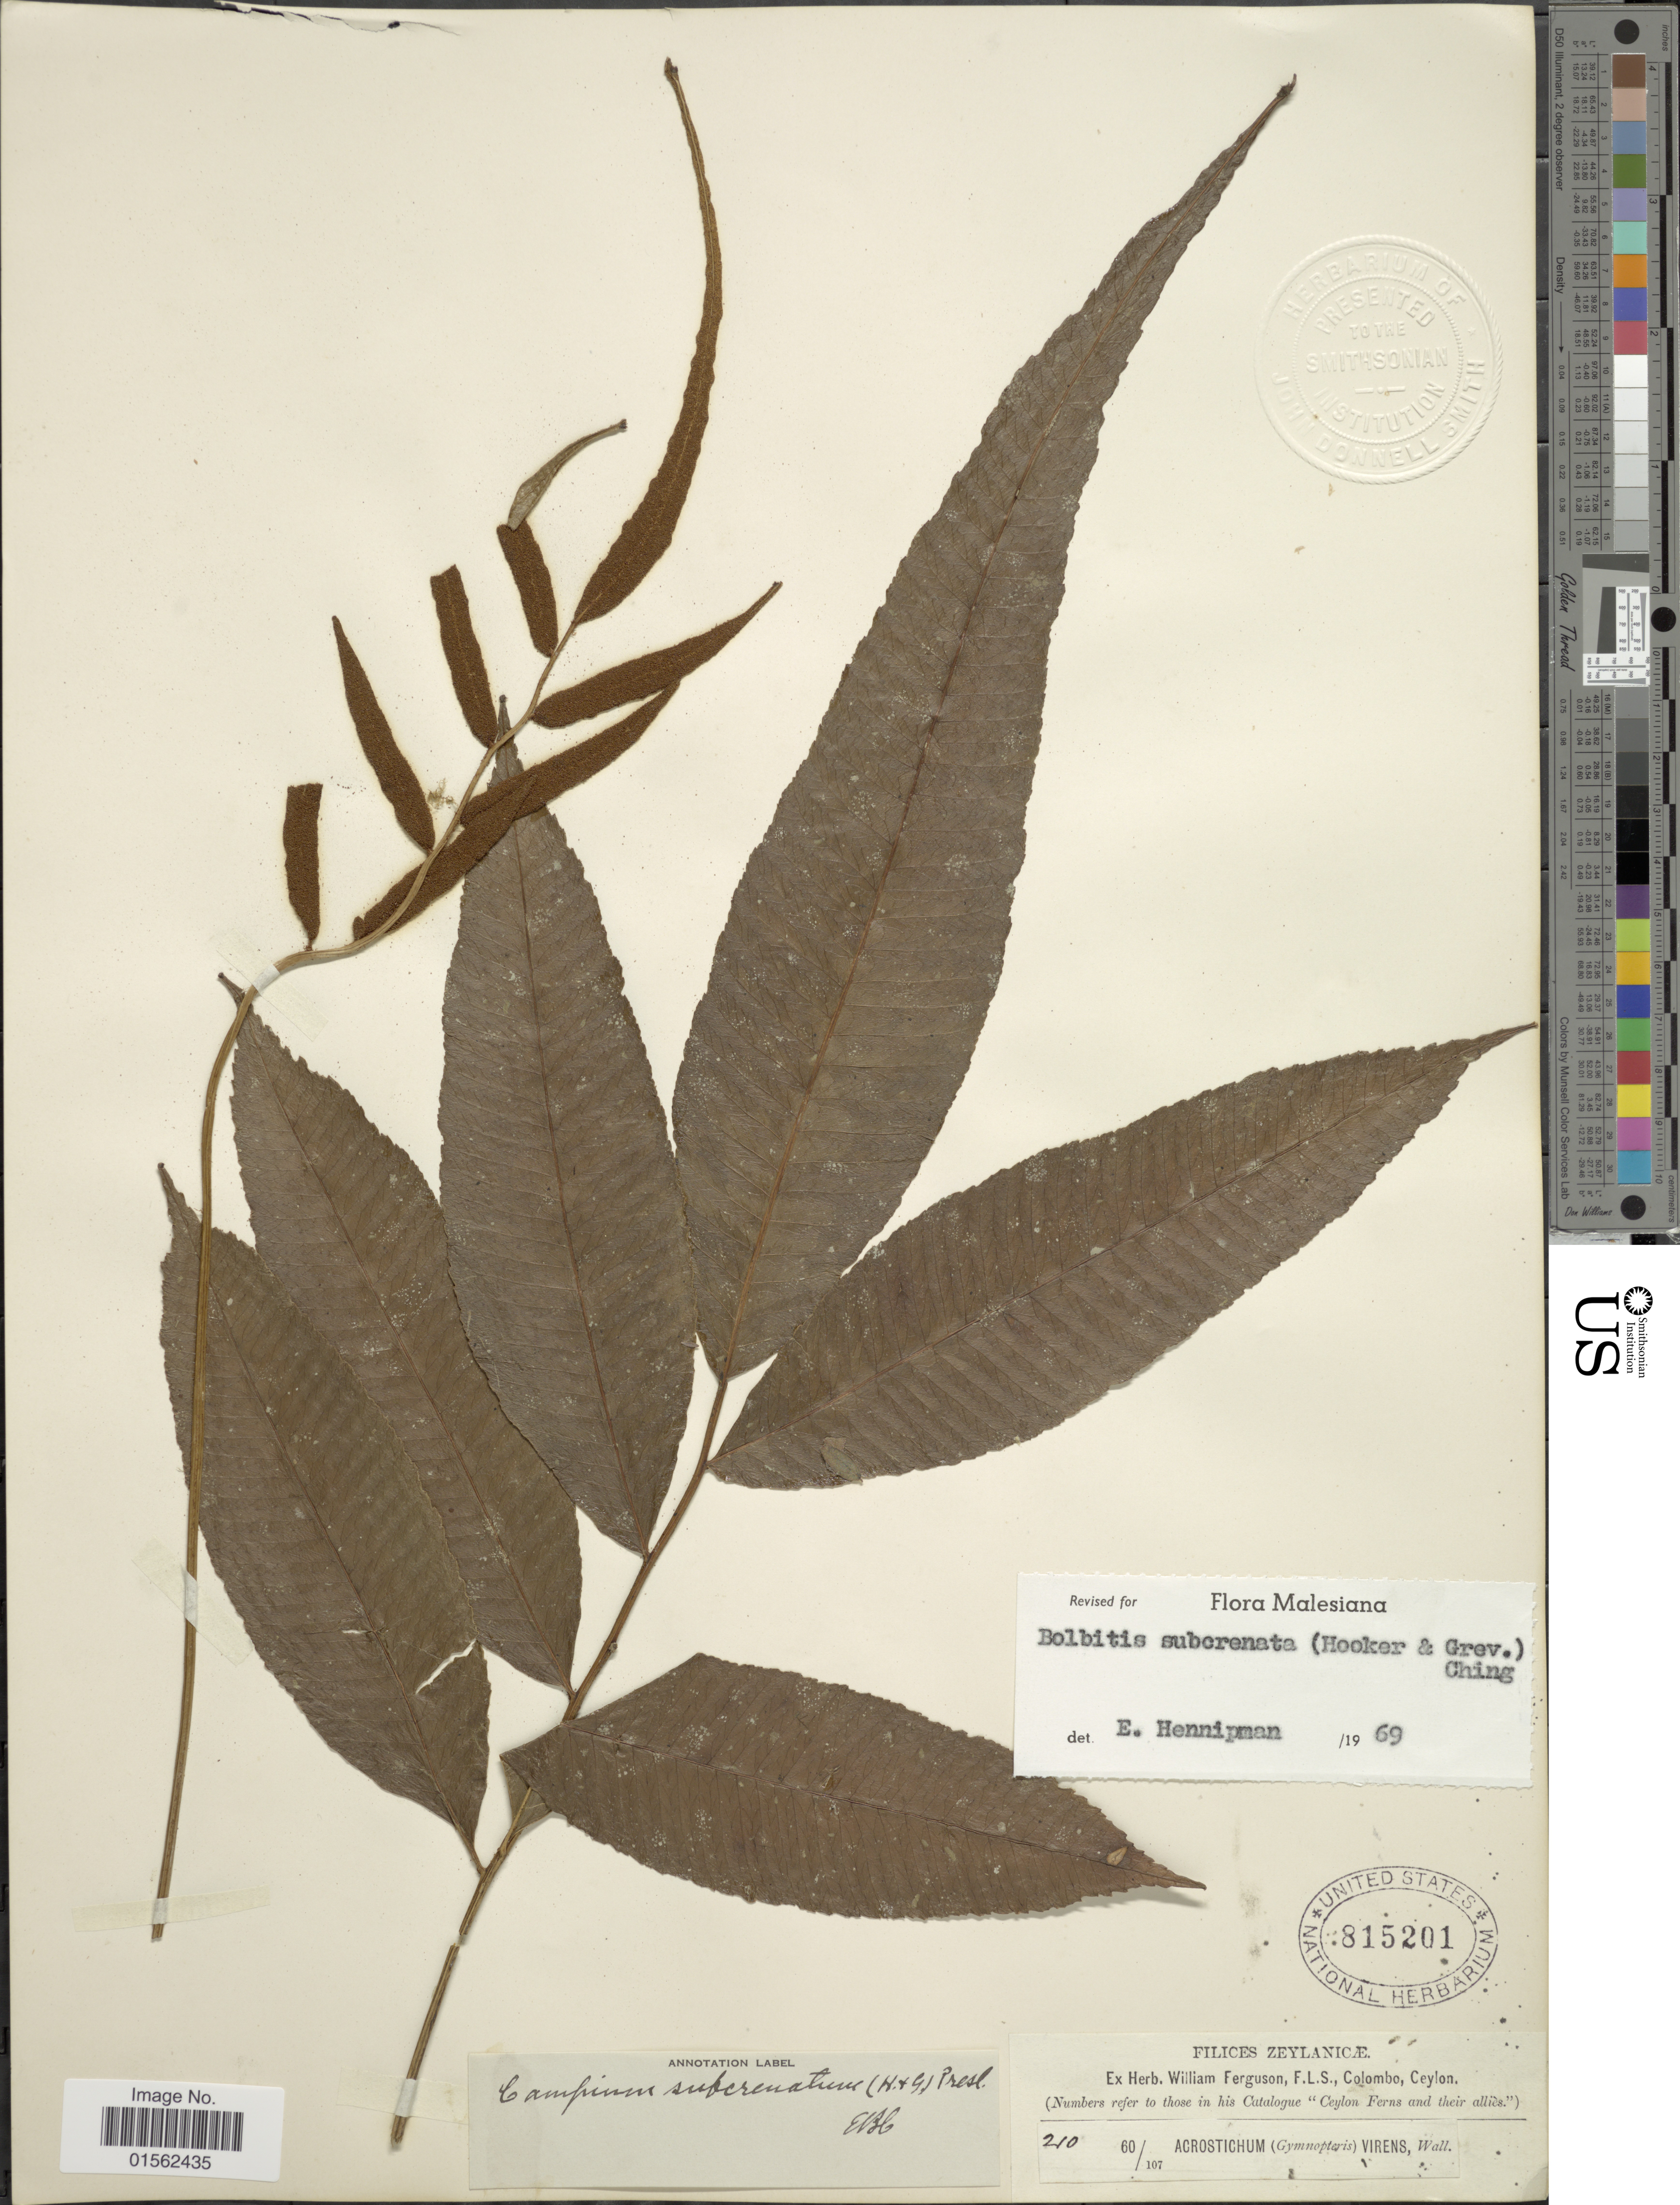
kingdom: Plantae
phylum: Tracheophyta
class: Polypodiopsida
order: Polypodiales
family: Dryopteridaceae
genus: Bolbitis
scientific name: Bolbitis subcrenata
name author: (Hook. & Grev.) Ching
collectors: ex herb. W. Ferguson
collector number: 210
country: Sri Lanka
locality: Zeylanicae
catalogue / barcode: US 815201